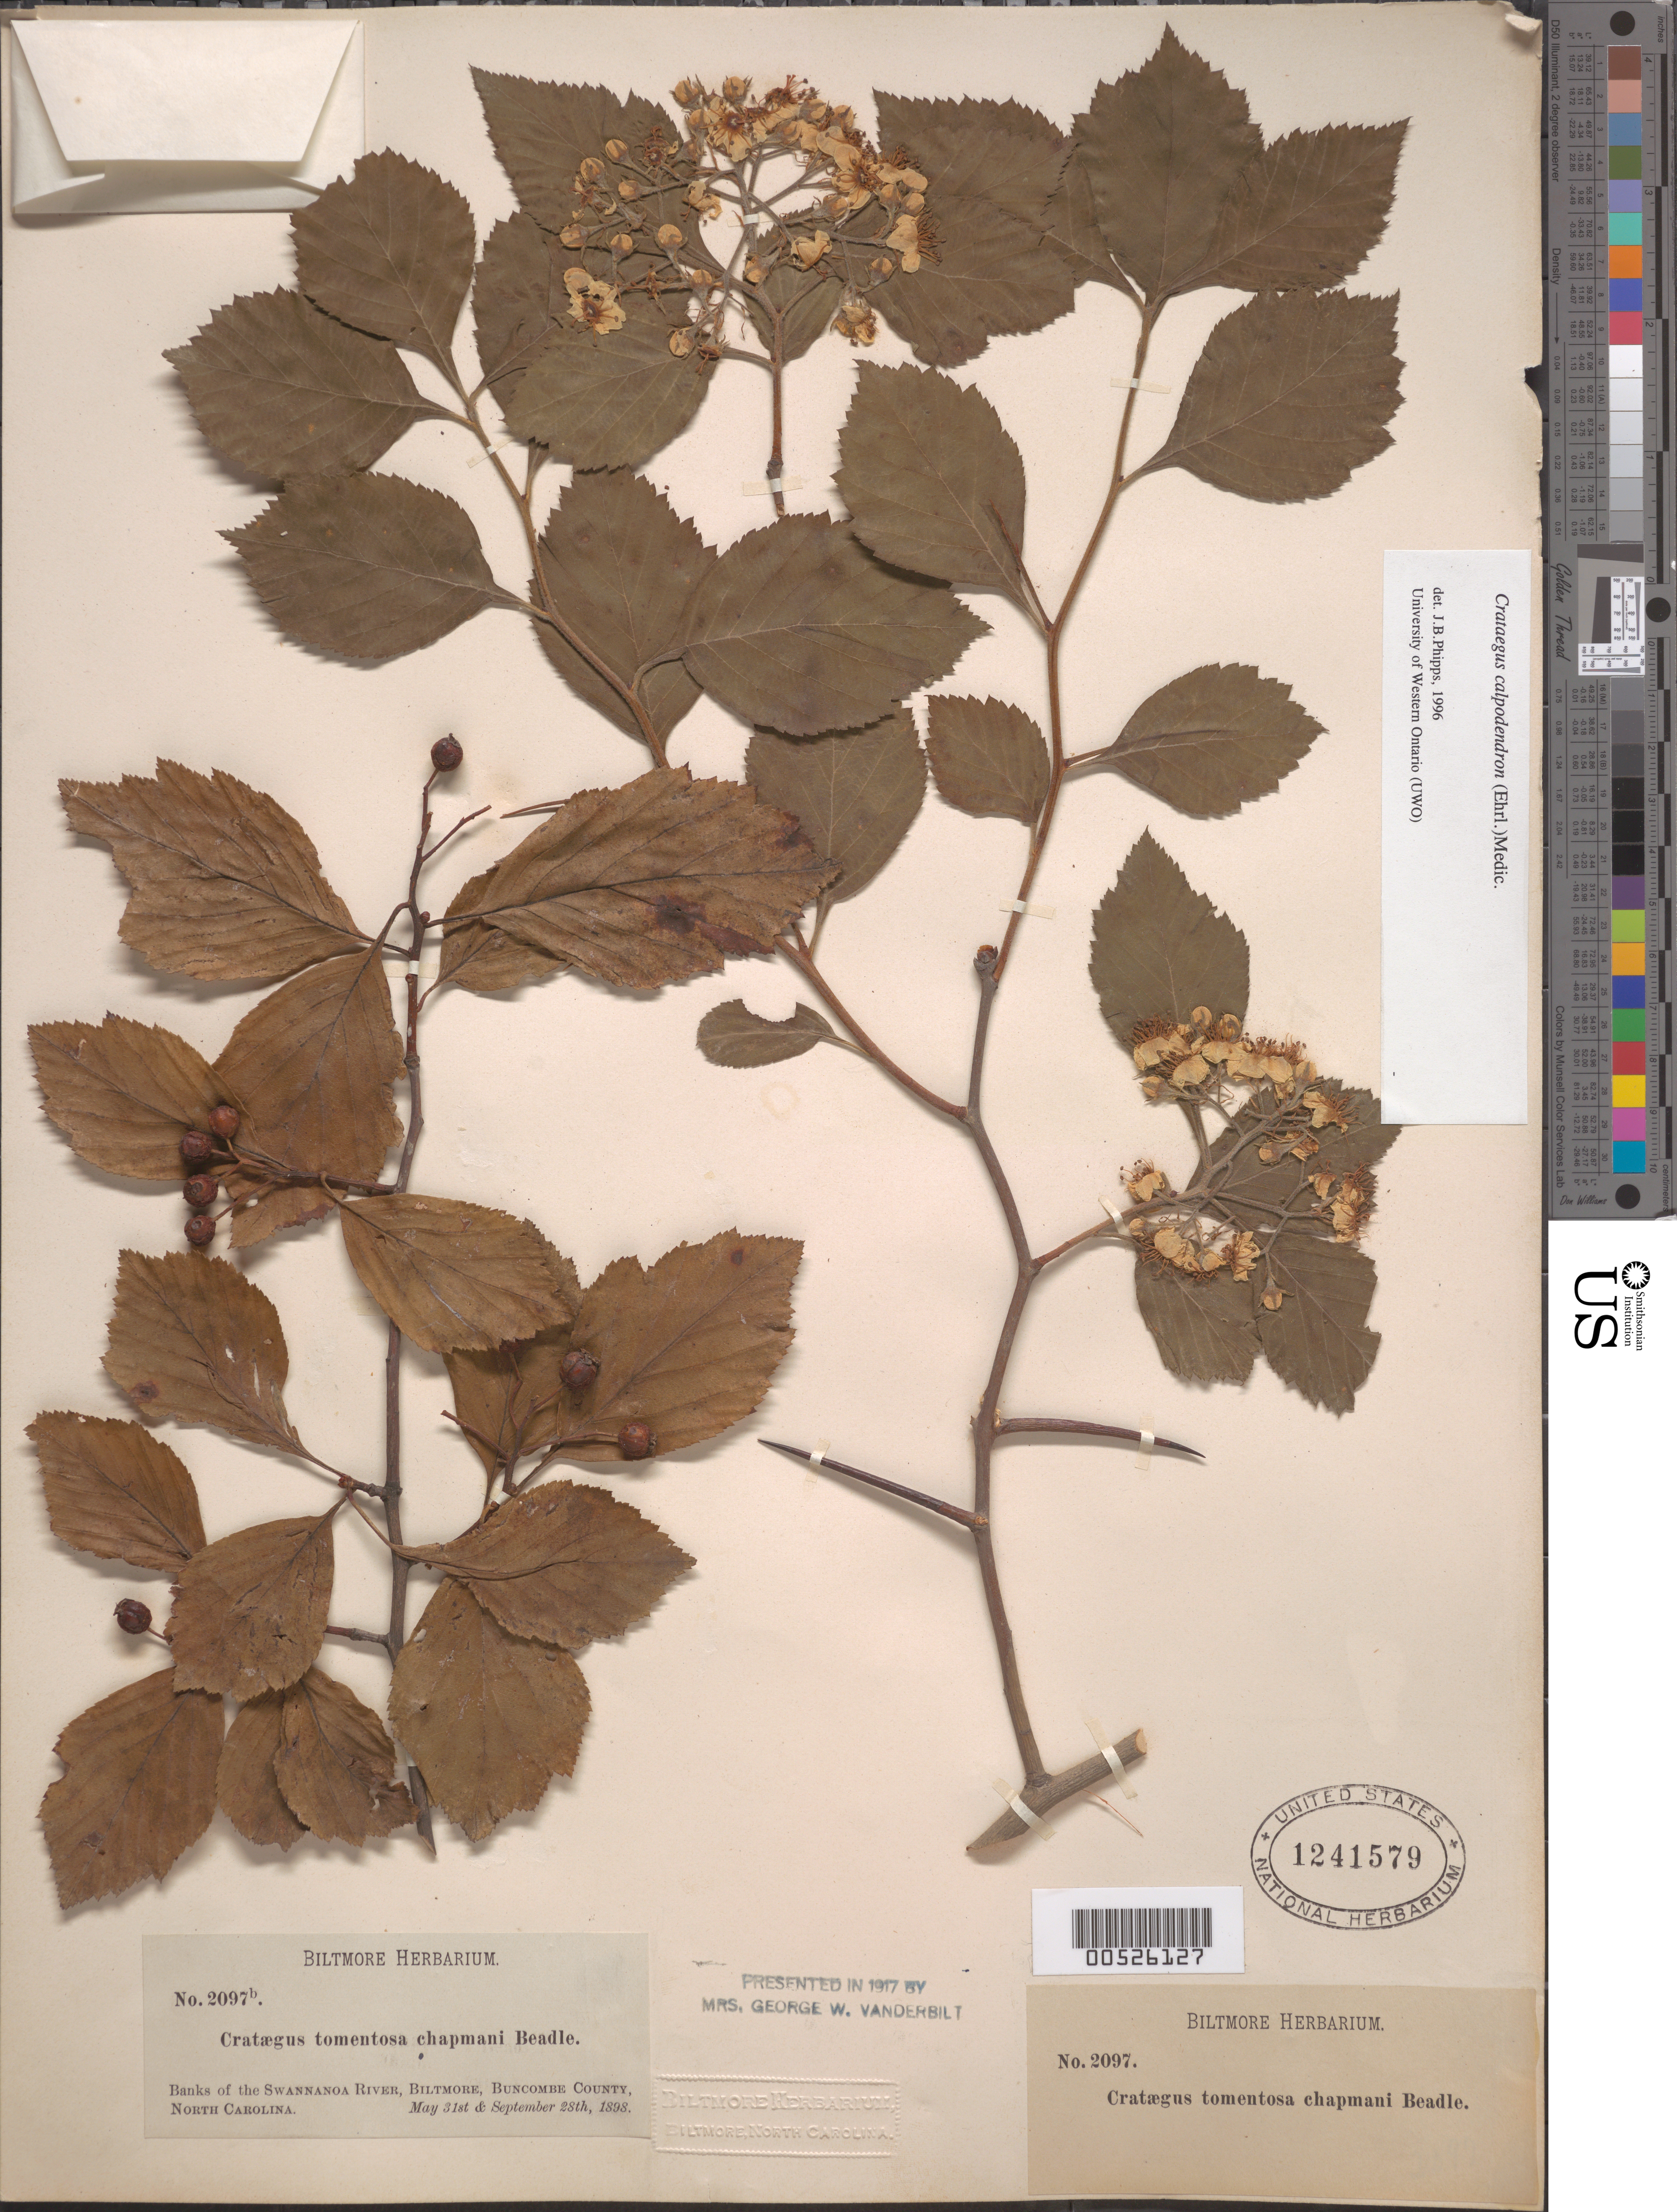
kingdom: Plantae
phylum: Tracheophyta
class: Magnoliopsida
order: Rosales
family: Rosaceae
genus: Crataegus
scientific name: Crataegus calpodendron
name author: (Ehrh.) Medik.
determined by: Phipps, James B., (UWO), University of Western Ontario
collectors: ex herb. Biltmore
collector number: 2097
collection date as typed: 31 May 1898 and 28 Sep 1898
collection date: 1898-05-31,1898-09-28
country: United States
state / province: North Carolina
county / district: Buncombe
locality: Swannanoa River, Biltmore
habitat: River banks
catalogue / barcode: US 1241579